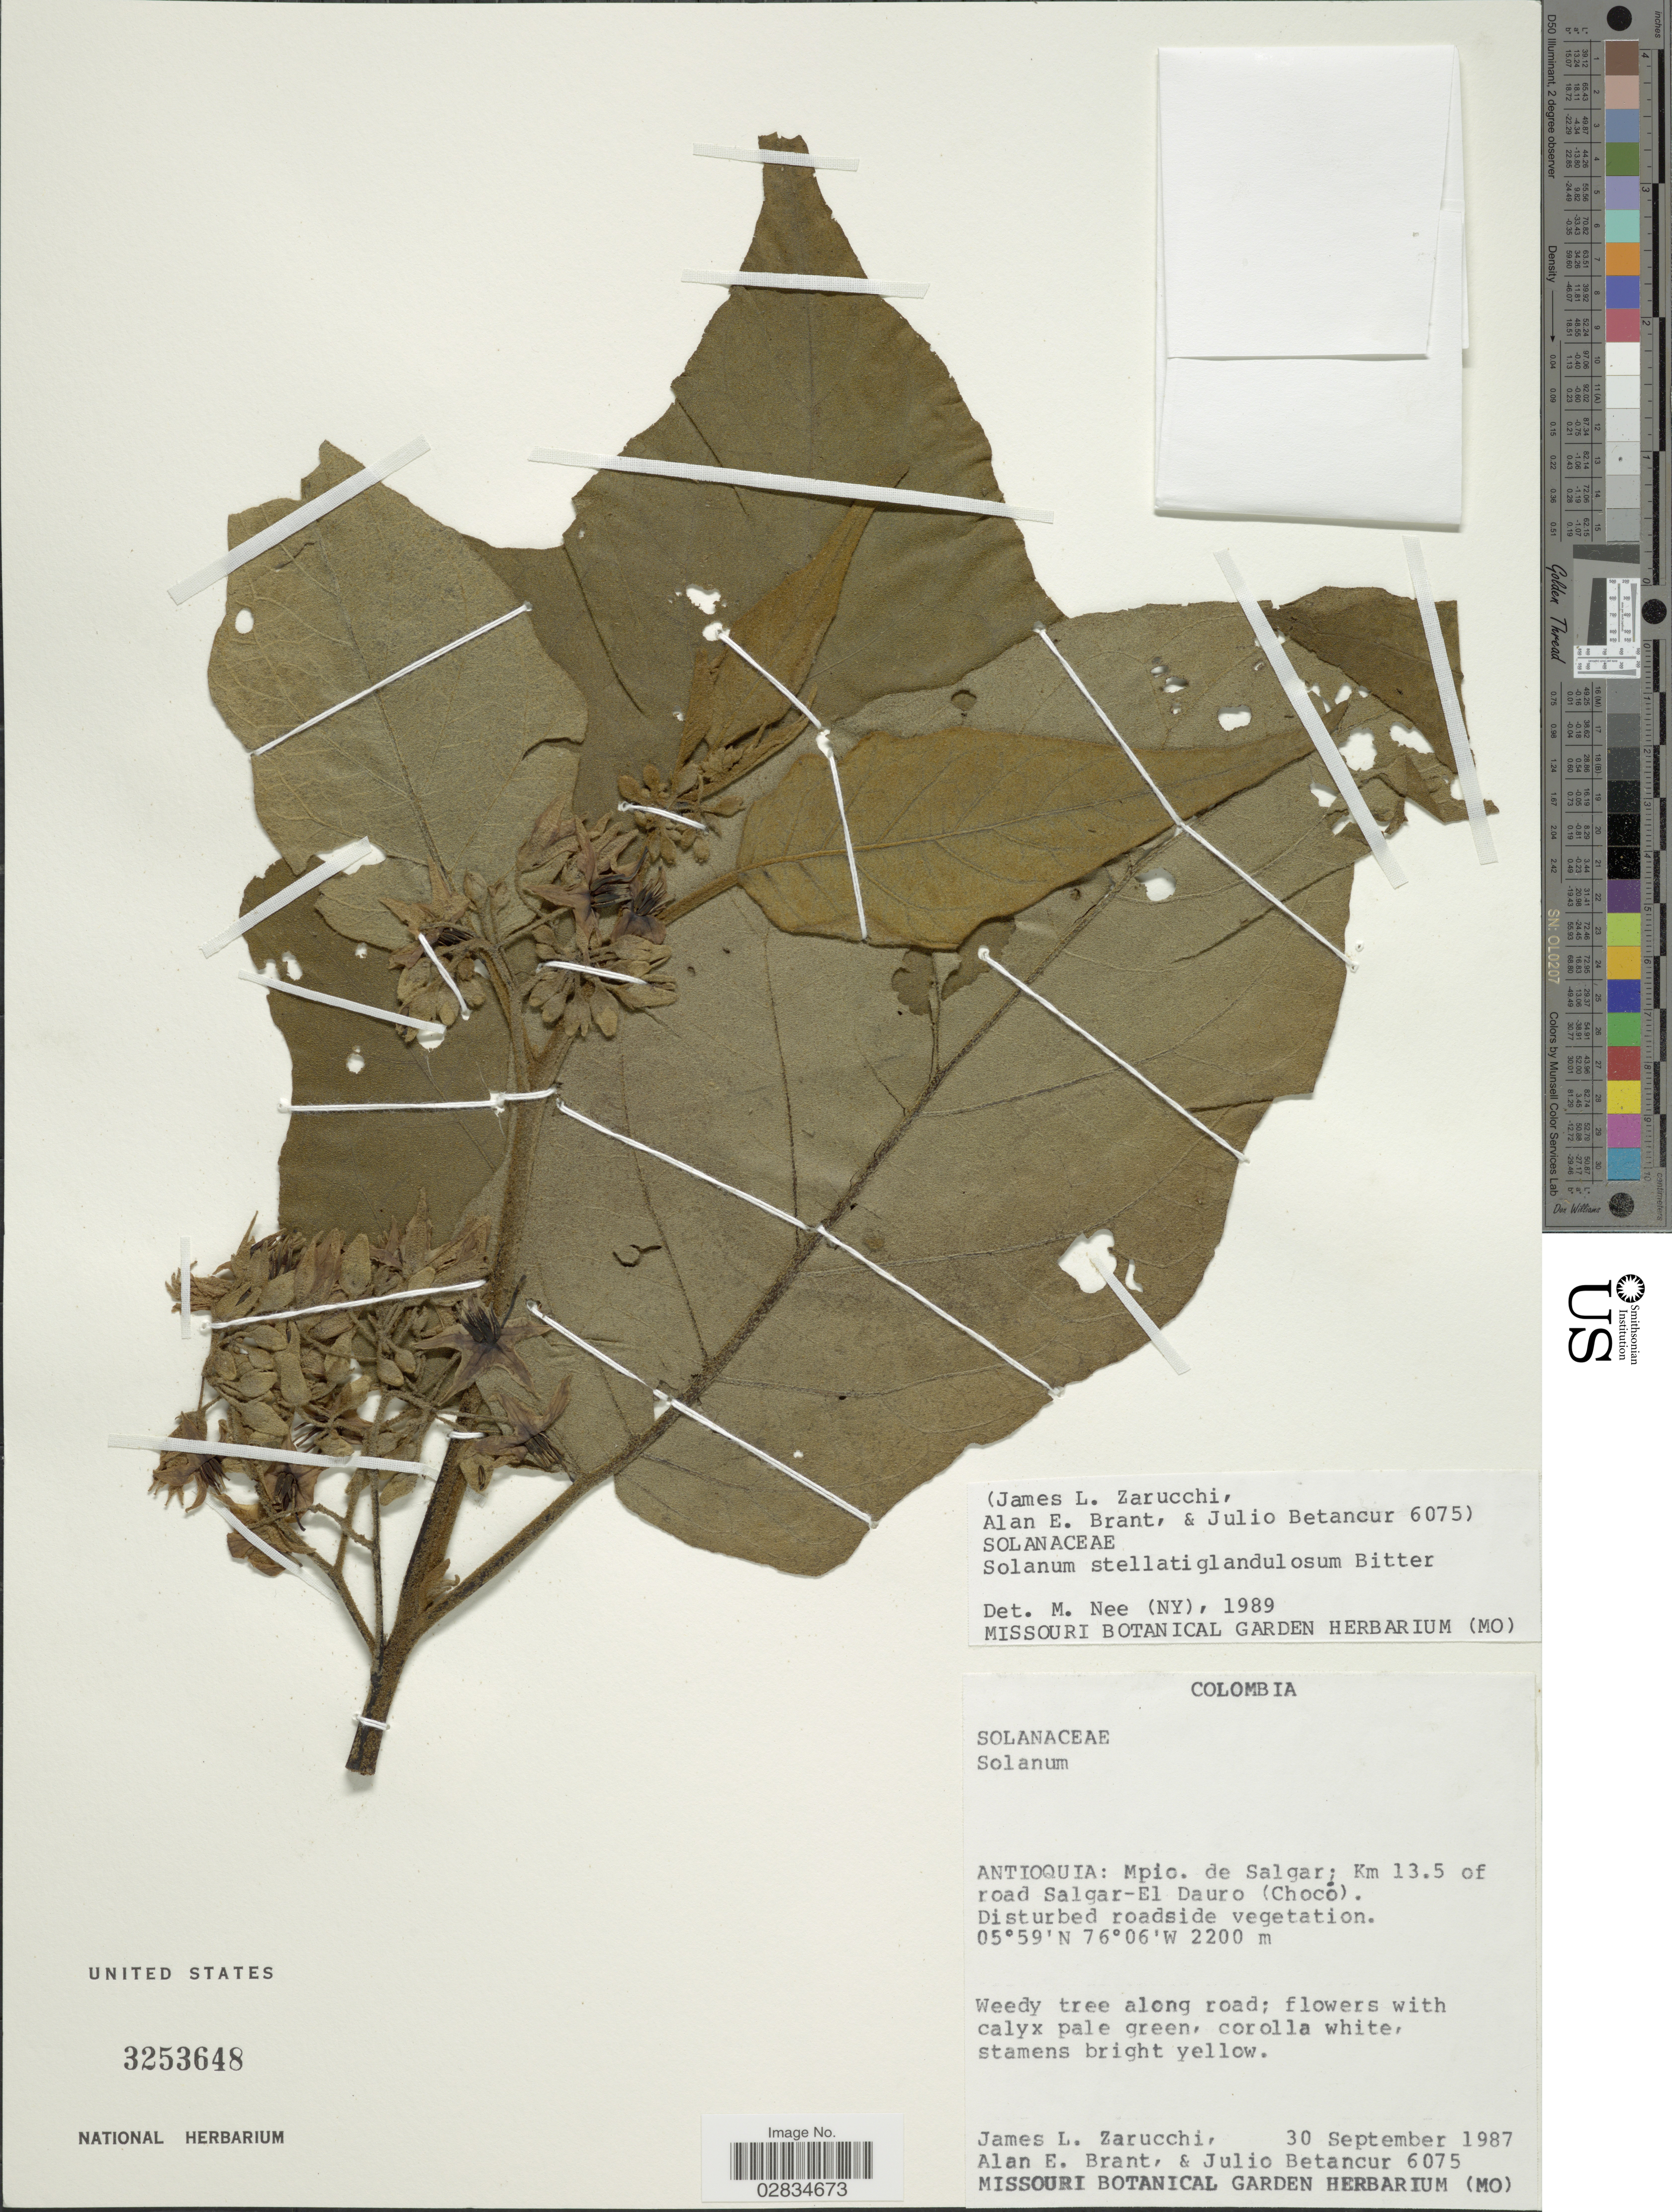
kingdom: Plantae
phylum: Tracheophyta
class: Magnoliopsida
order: Solanales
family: Solanaceae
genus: Solanum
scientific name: Solanum stellatiglandulosum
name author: Bitter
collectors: J. L. Zarucchi, A. Brant & J. Betancur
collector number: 6075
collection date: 1987-09-30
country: Colombia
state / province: Antioquia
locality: Mpio. de Salgar; Km 13.5 of road Salgar-El Dauro (Choco).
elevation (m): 2200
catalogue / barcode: US 3253648